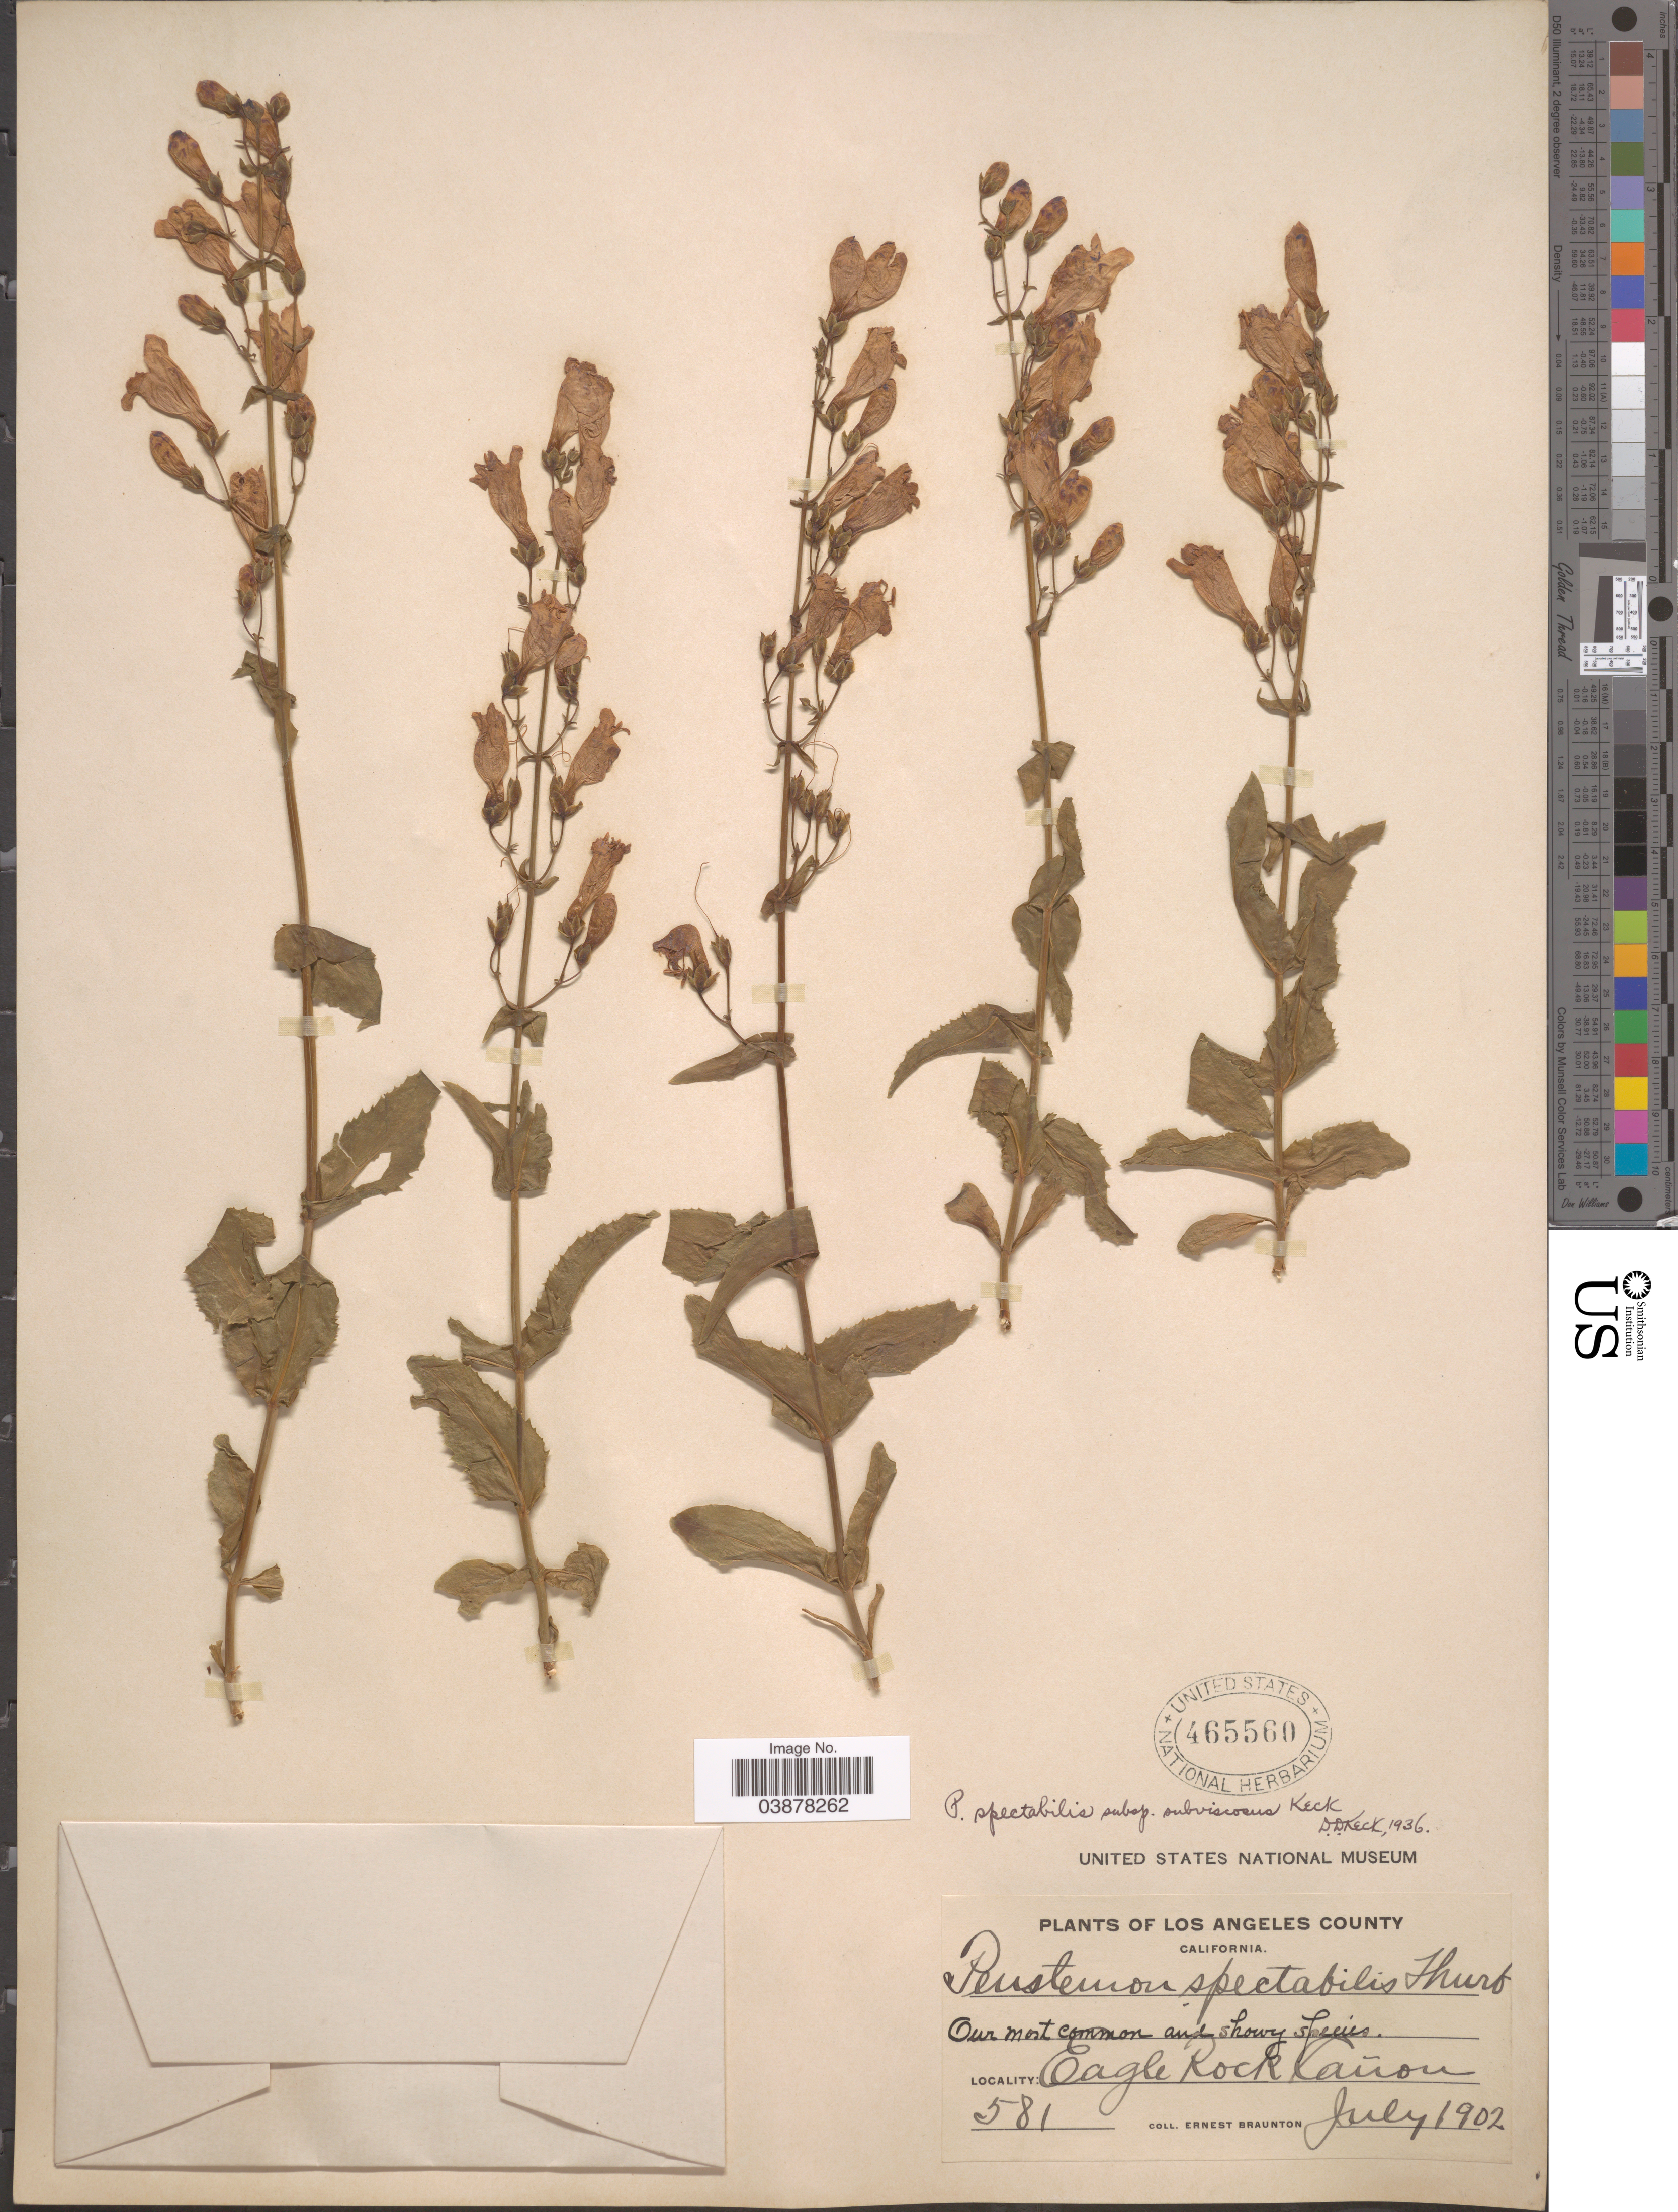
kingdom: Plantae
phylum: Tracheophyta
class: Magnoliopsida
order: Lamiales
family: Plantaginaceae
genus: Penstemon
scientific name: Penstemon spectabilis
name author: Thurb. ex Torr. & A. Gray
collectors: E. Braunton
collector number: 581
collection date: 1902-07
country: United States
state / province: California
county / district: Los Angeles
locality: Los Angeles County. Eagle Rock Cañon.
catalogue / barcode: US 465560